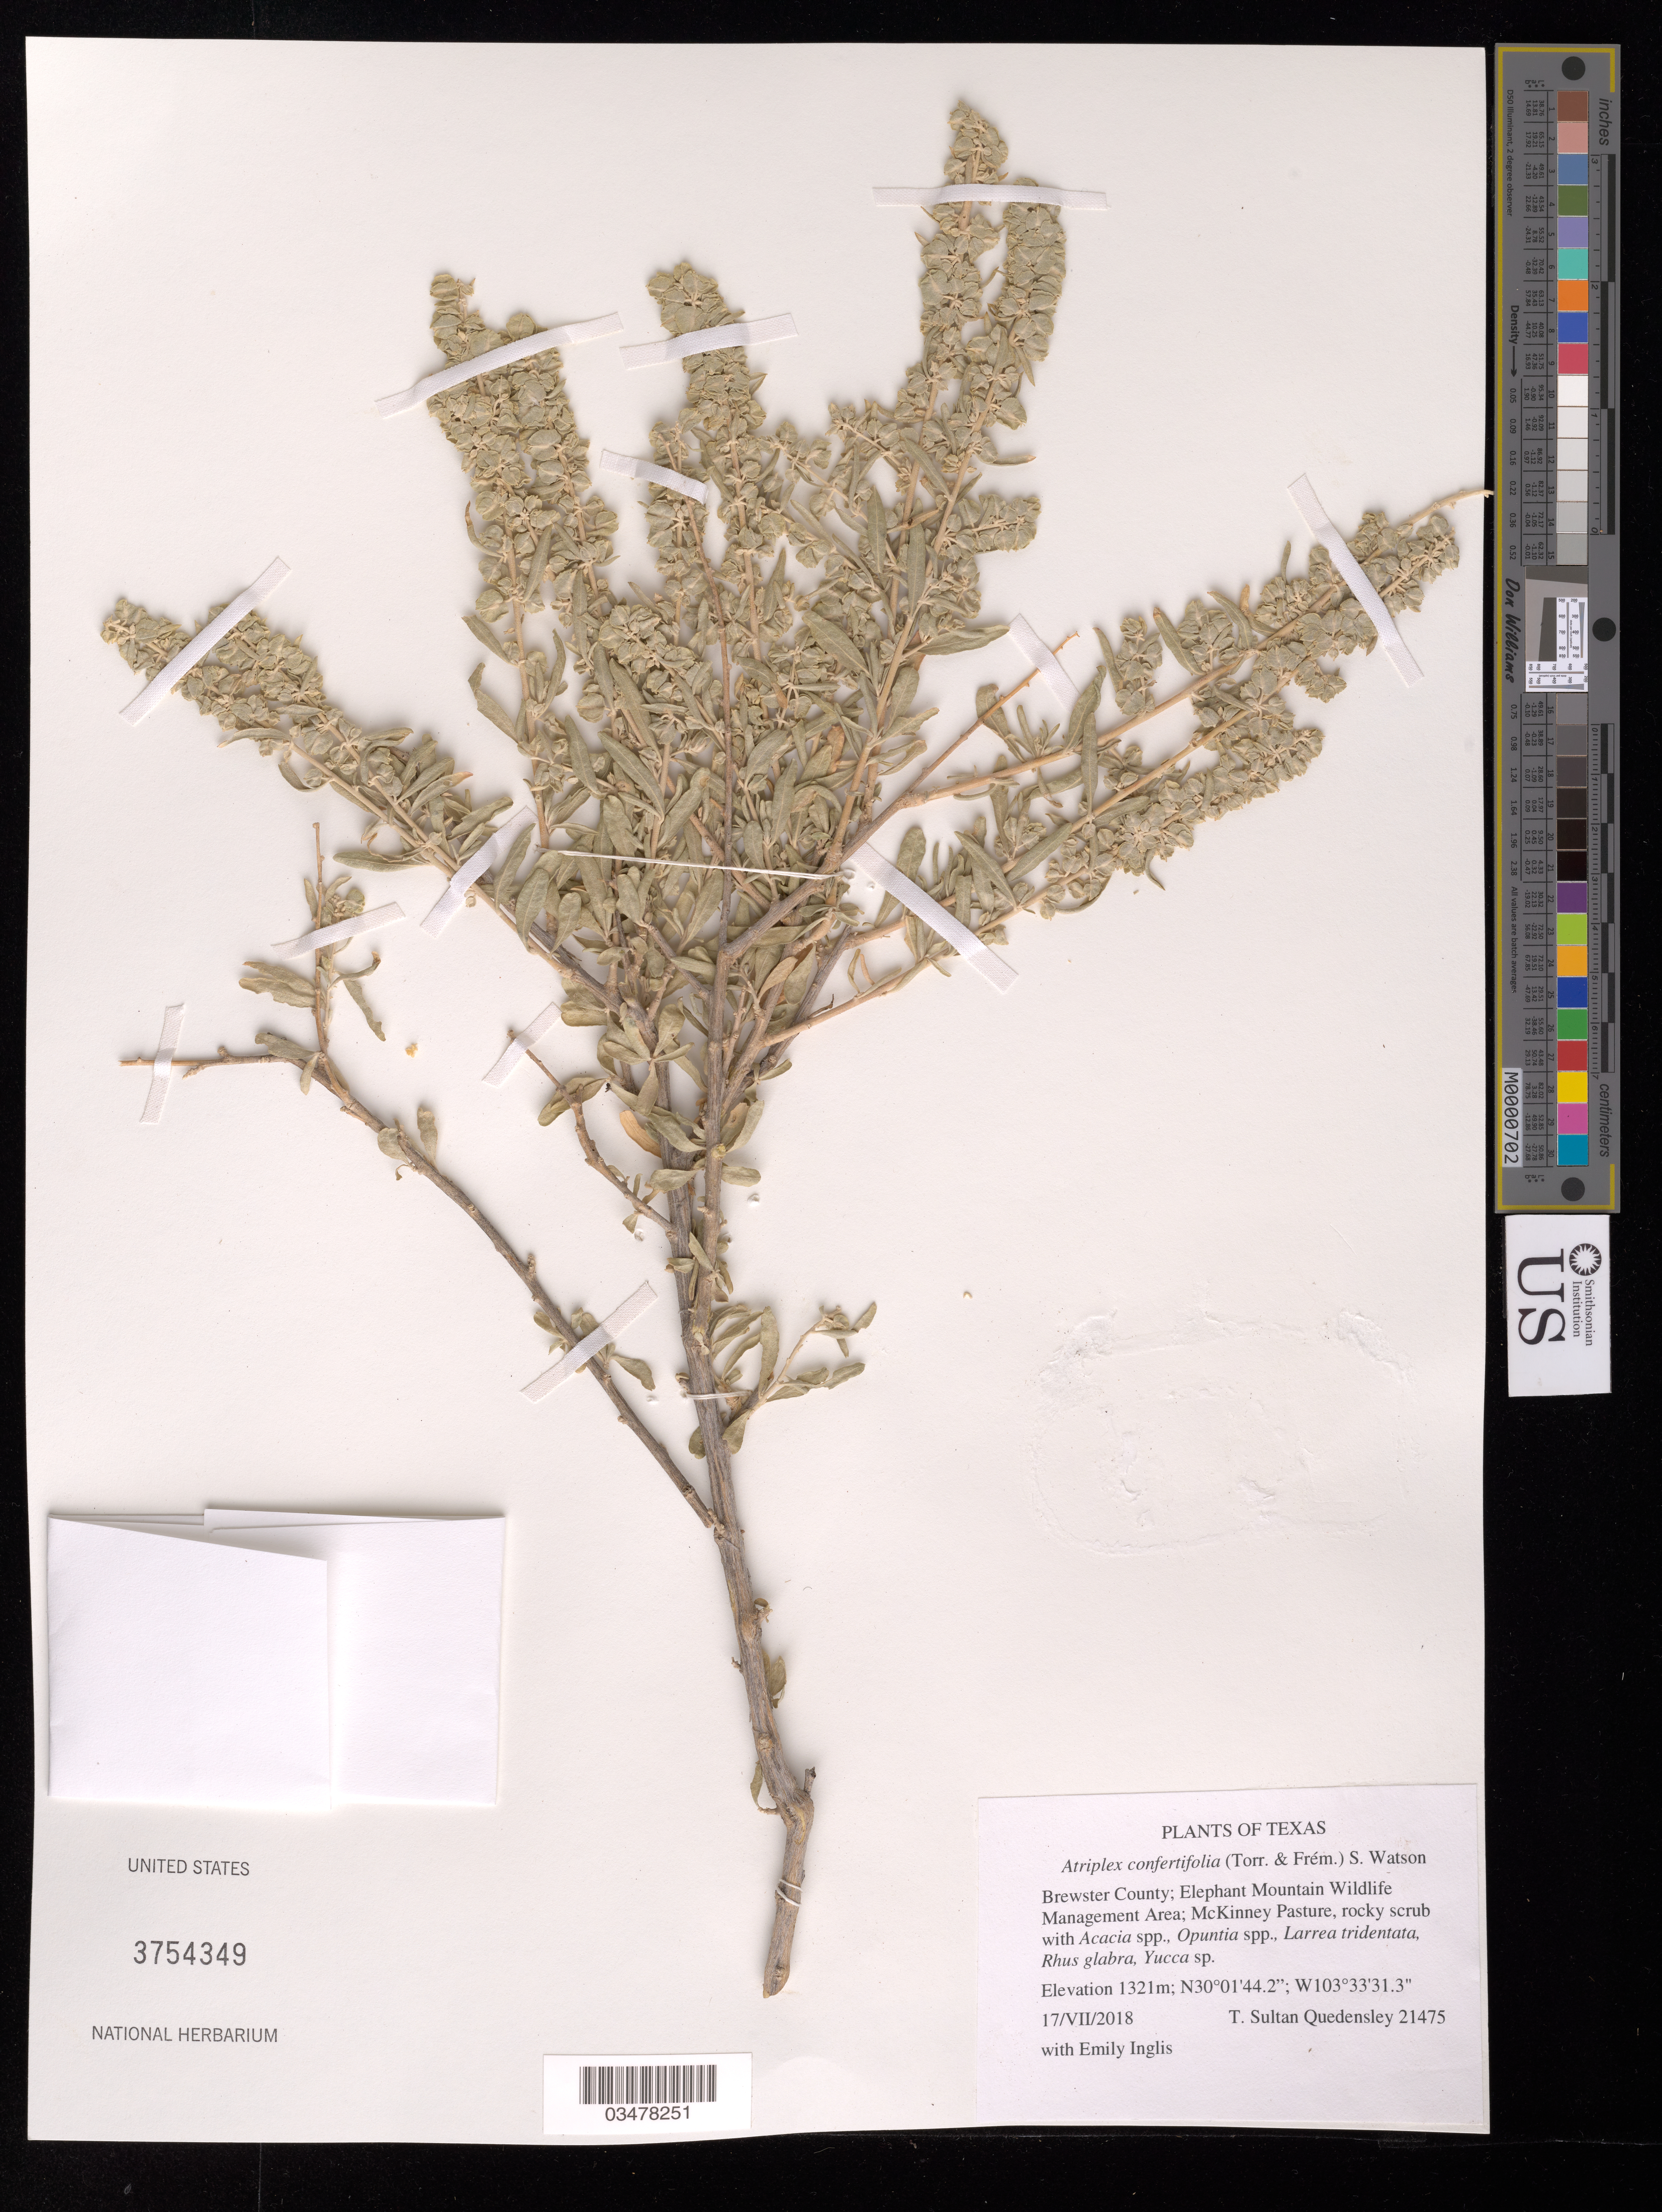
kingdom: Plantae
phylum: Tracheophyta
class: Magnoliopsida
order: Caryophyllales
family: Amaranthaceae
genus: Atriplex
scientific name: Atriplex confertifolia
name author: (Torr. & Frém.) S. Watson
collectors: T. S. Quedensley & E. Inglis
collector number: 21475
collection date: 2018-07-17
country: United States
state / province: Texas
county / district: Brewster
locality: Elephant Mountain Wildlife Management Area. McKinney Pasture.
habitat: Rocky shrub. With Acacia sp., Opuntia sp., Larrea tridentata, Rhus glabra, Yucca sp.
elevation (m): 1321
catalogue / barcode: US 3754349